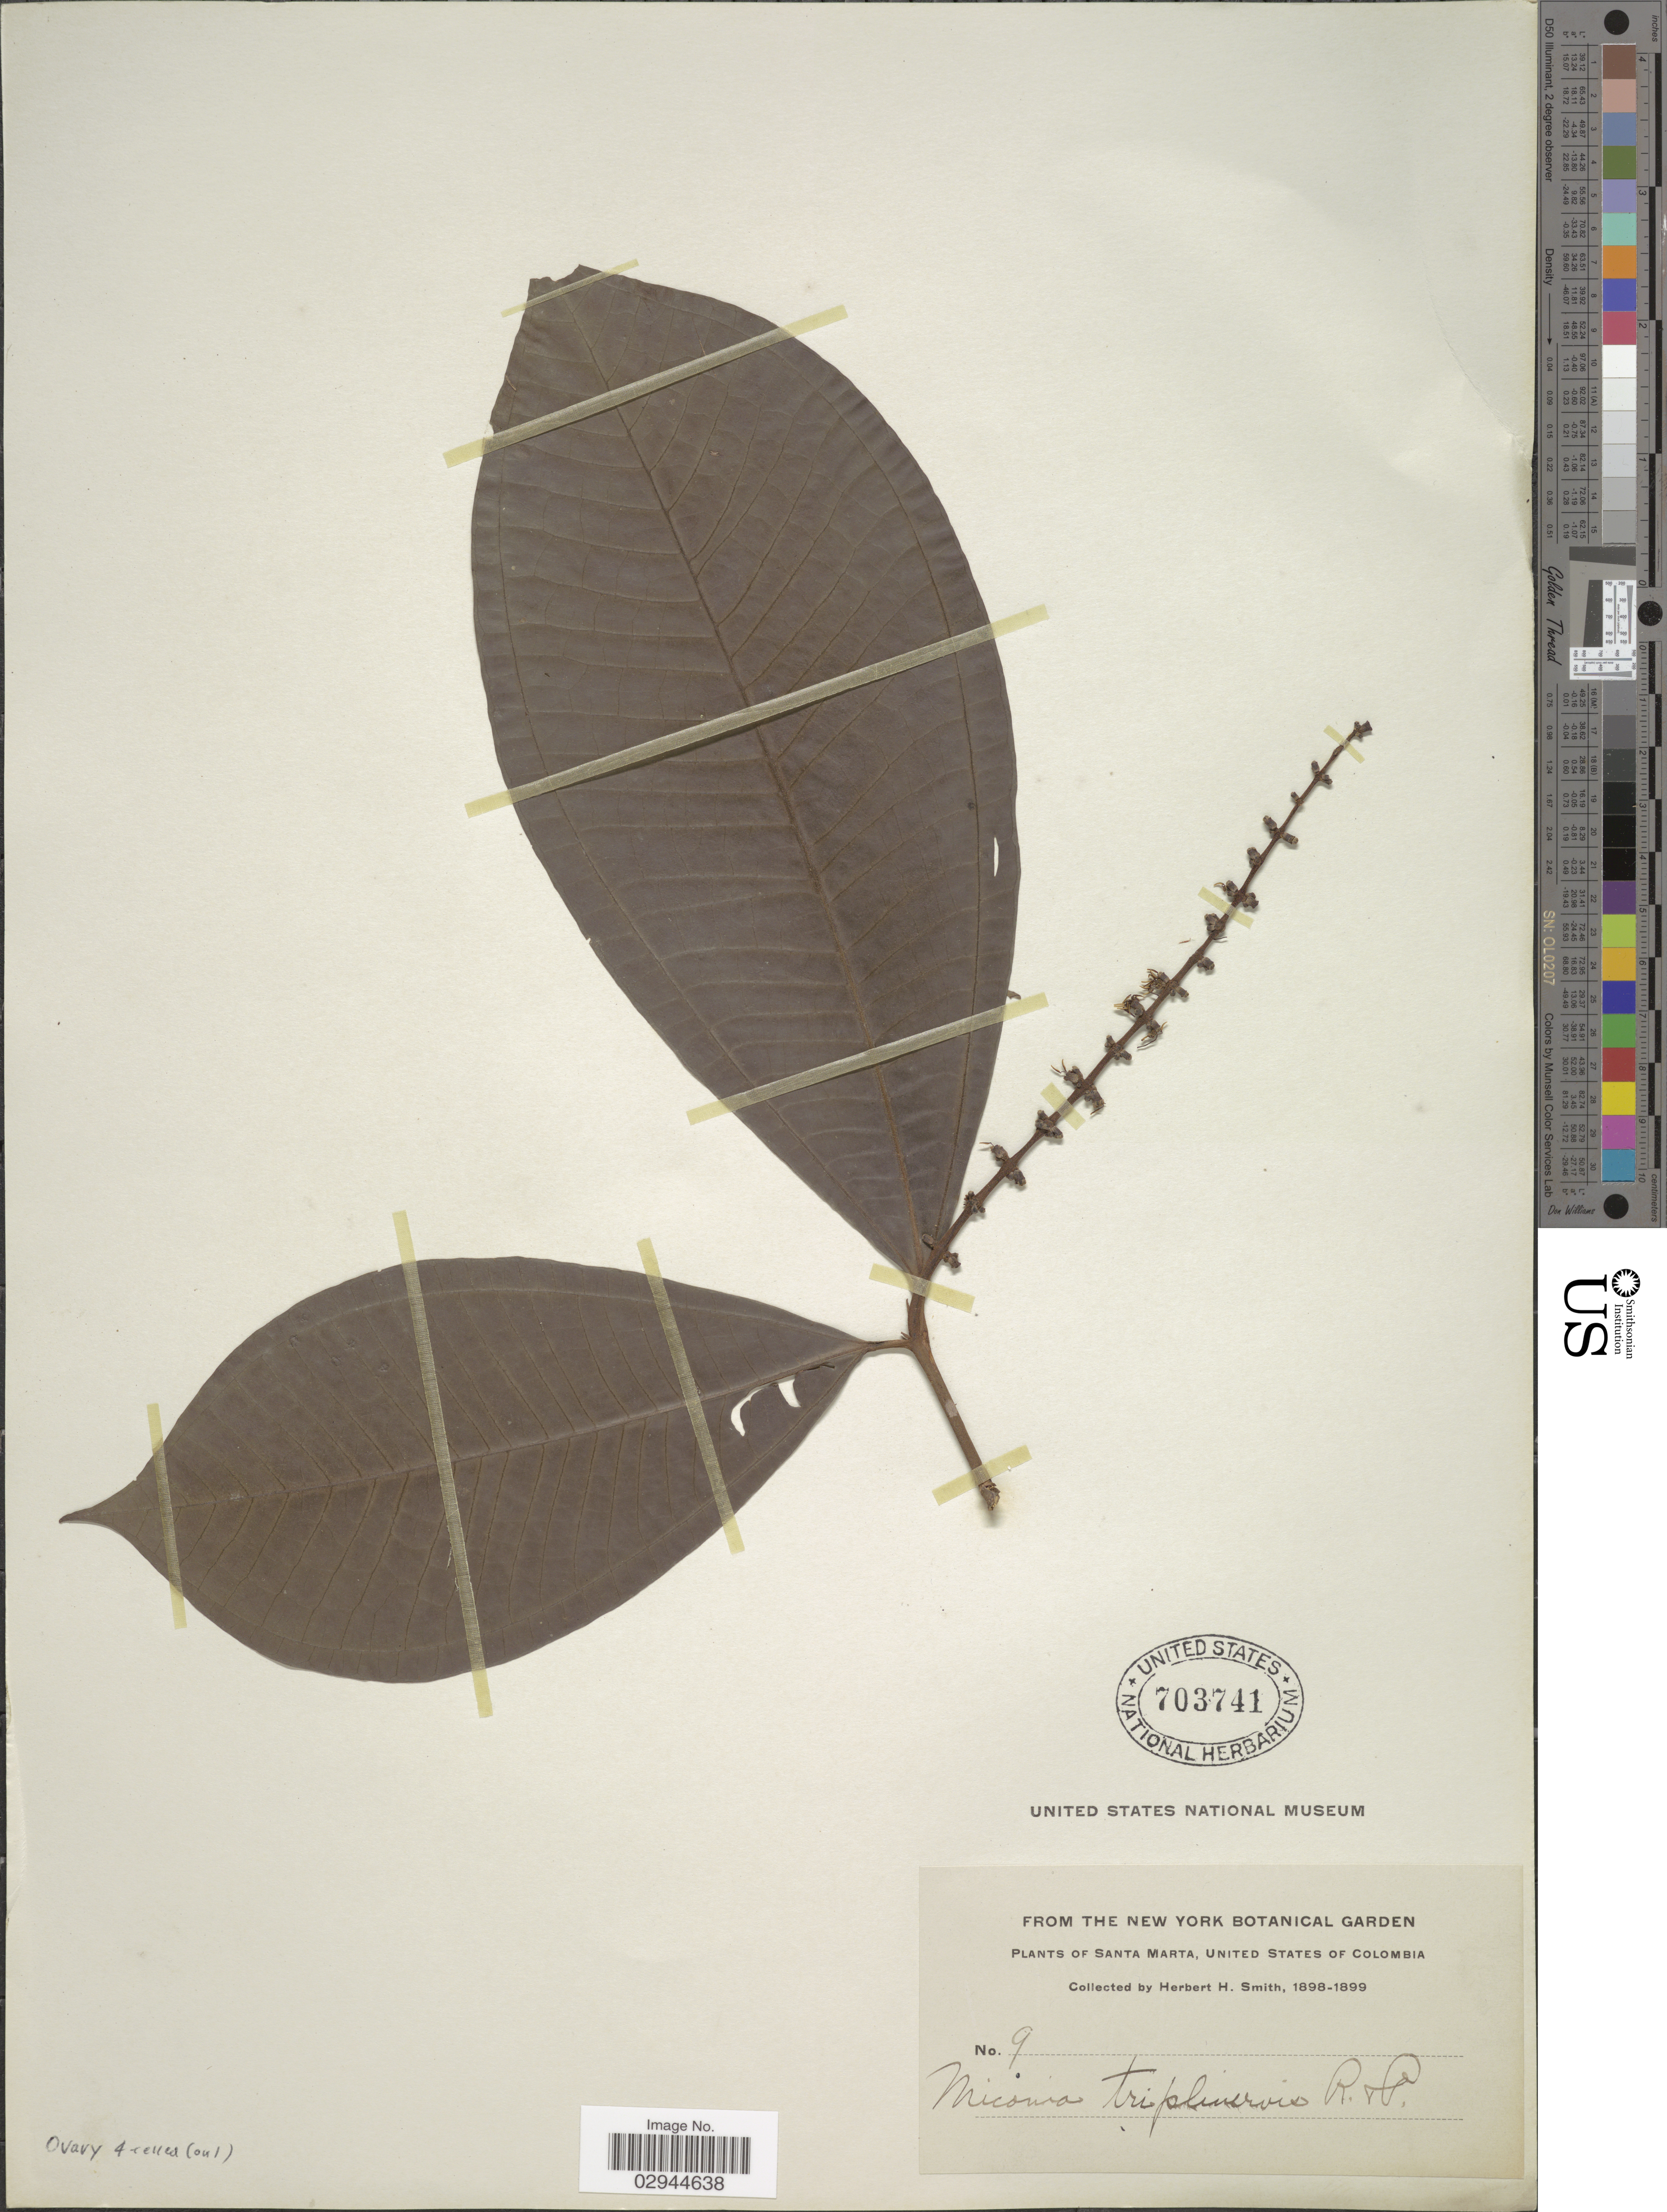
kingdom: Plantae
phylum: Tracheophyta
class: Magnoliopsida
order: Myrtales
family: Melastomataceae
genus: Miconia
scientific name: Miconia triplinervis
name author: Ruiz & Pav.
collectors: Herbert H. Smith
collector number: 9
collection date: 1898/1899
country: Colombia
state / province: Magdalena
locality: Santa Marta, United States of Colombia.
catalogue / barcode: US 703741